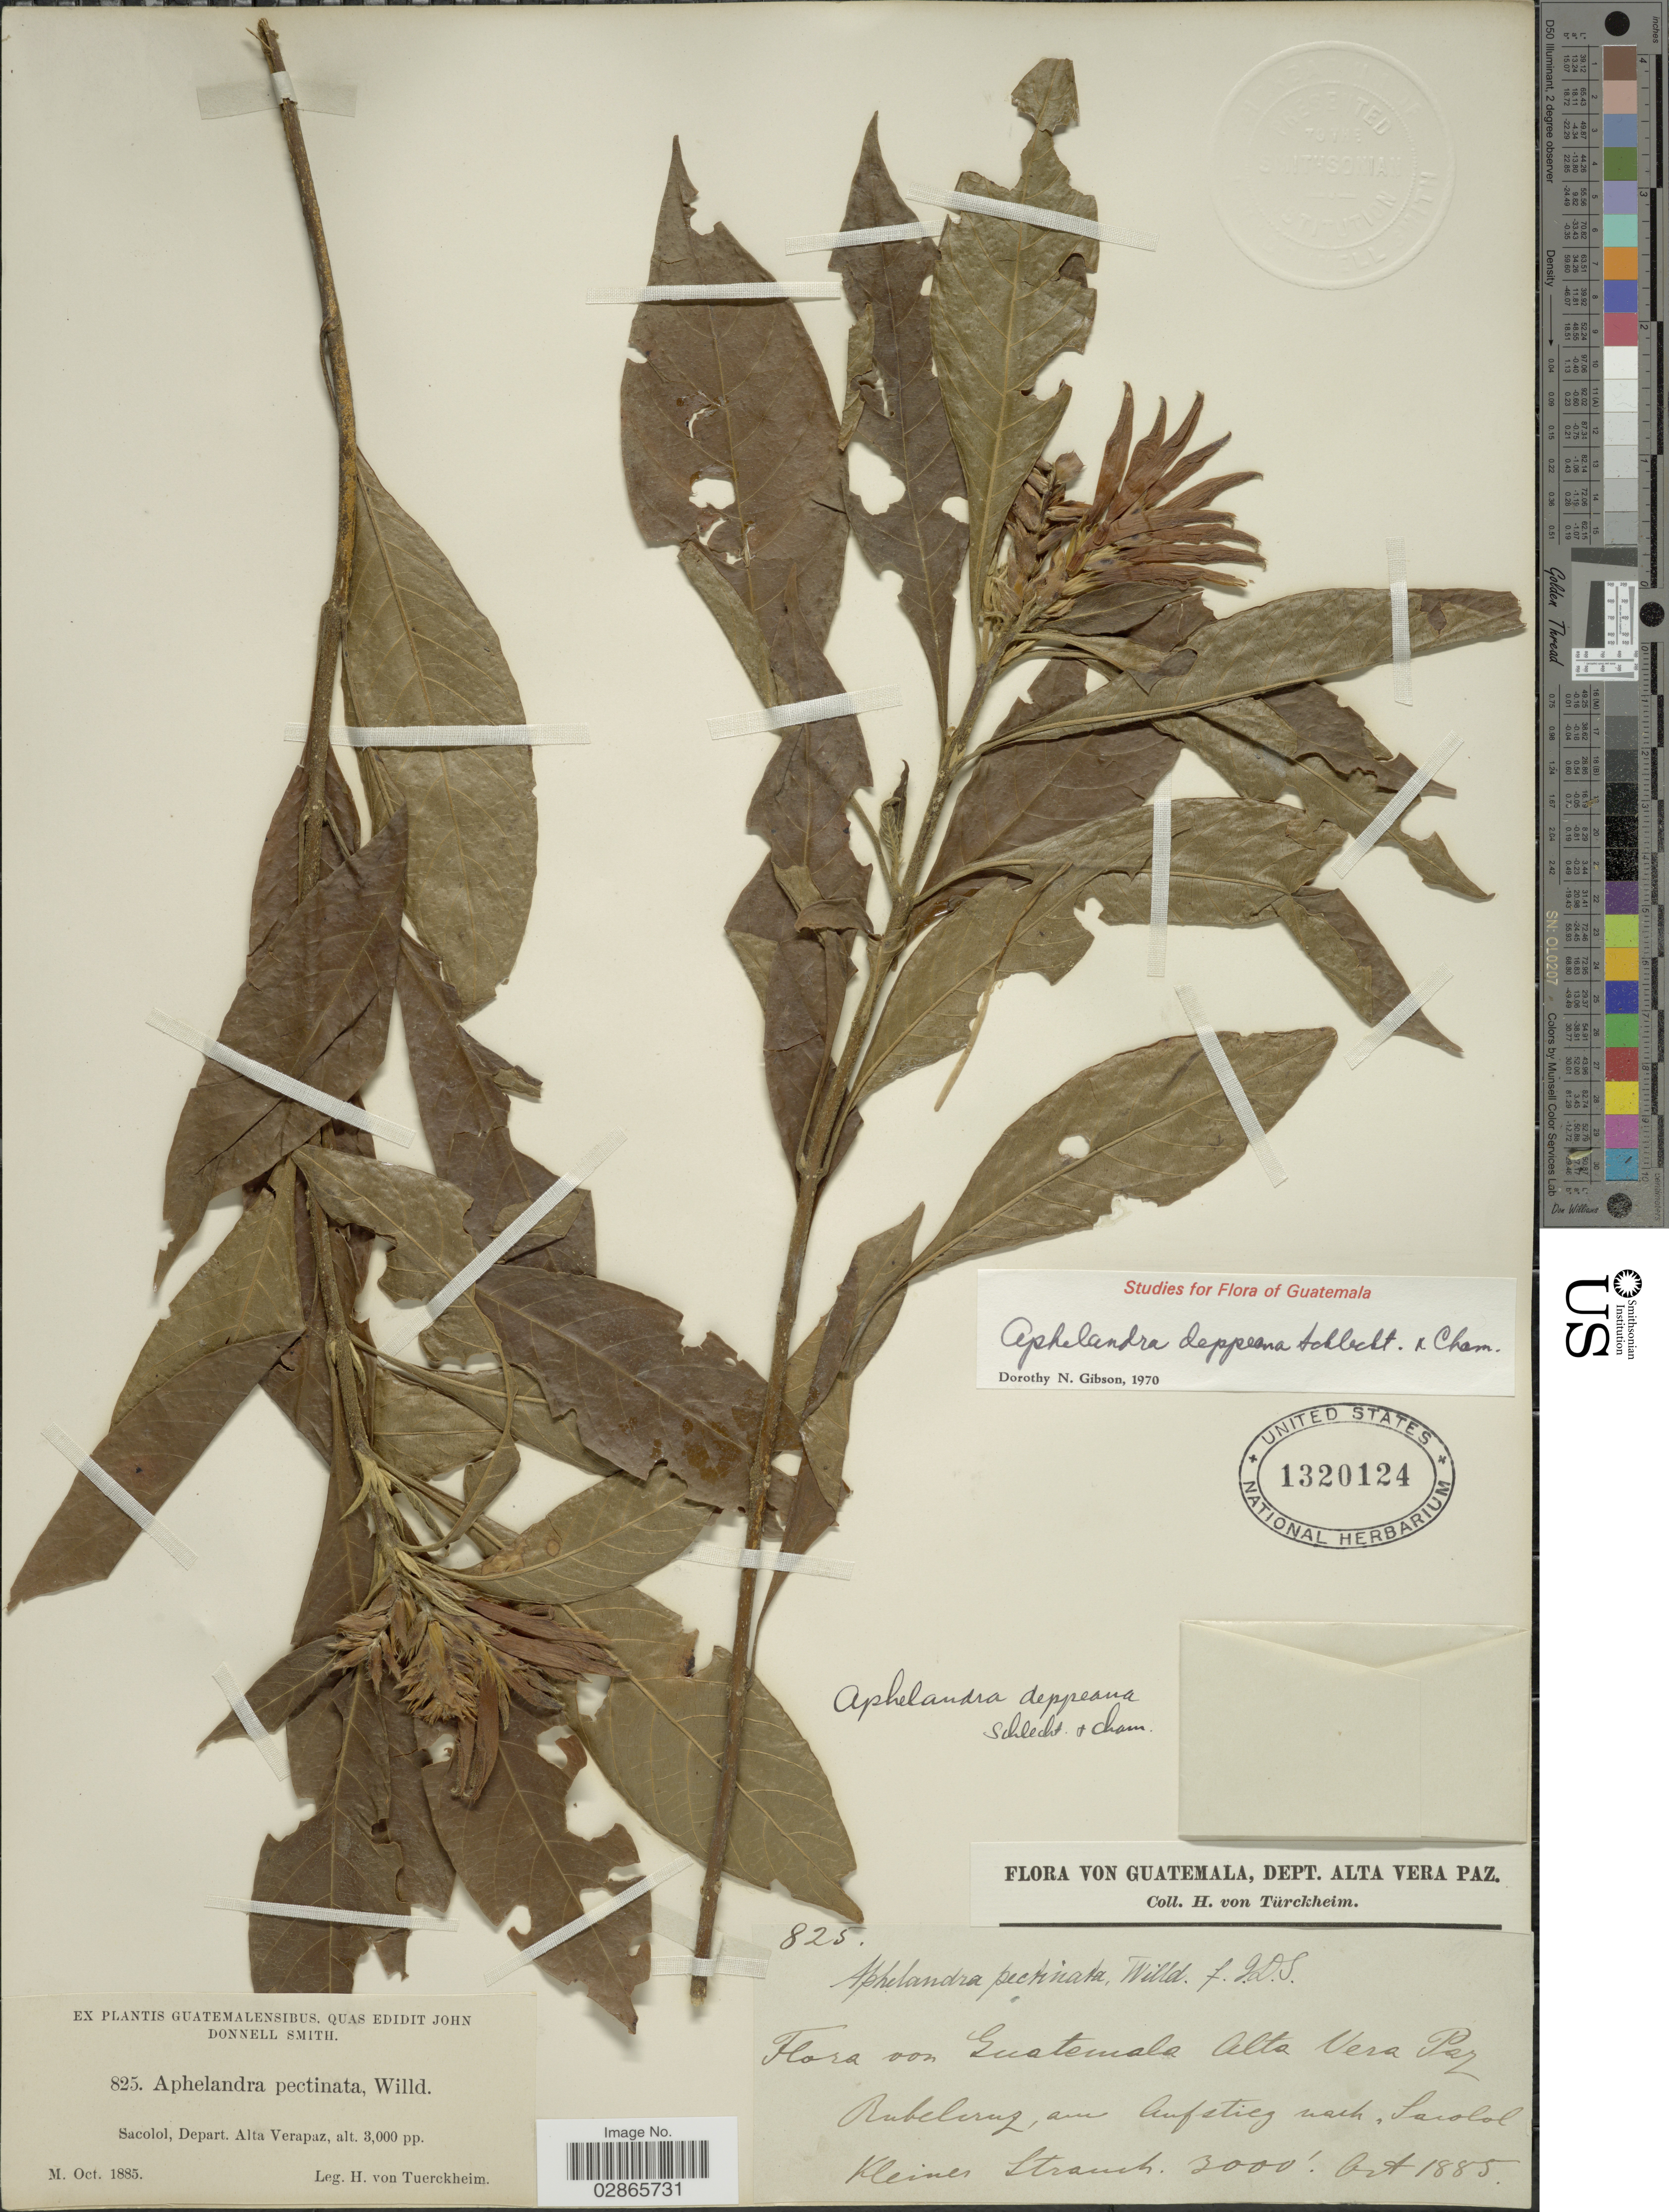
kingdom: Plantae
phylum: Tracheophyta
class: Magnoliopsida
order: Lamiales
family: Acanthaceae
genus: Aphelandra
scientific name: Aphelandra deppeana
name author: Schltdl. & Cham.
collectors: H. von Türckheim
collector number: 825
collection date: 1885-10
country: Guatemala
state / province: Alta Verapaz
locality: Sacolol, Depart. Alta Verapaz.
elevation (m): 914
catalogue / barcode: US 1320124